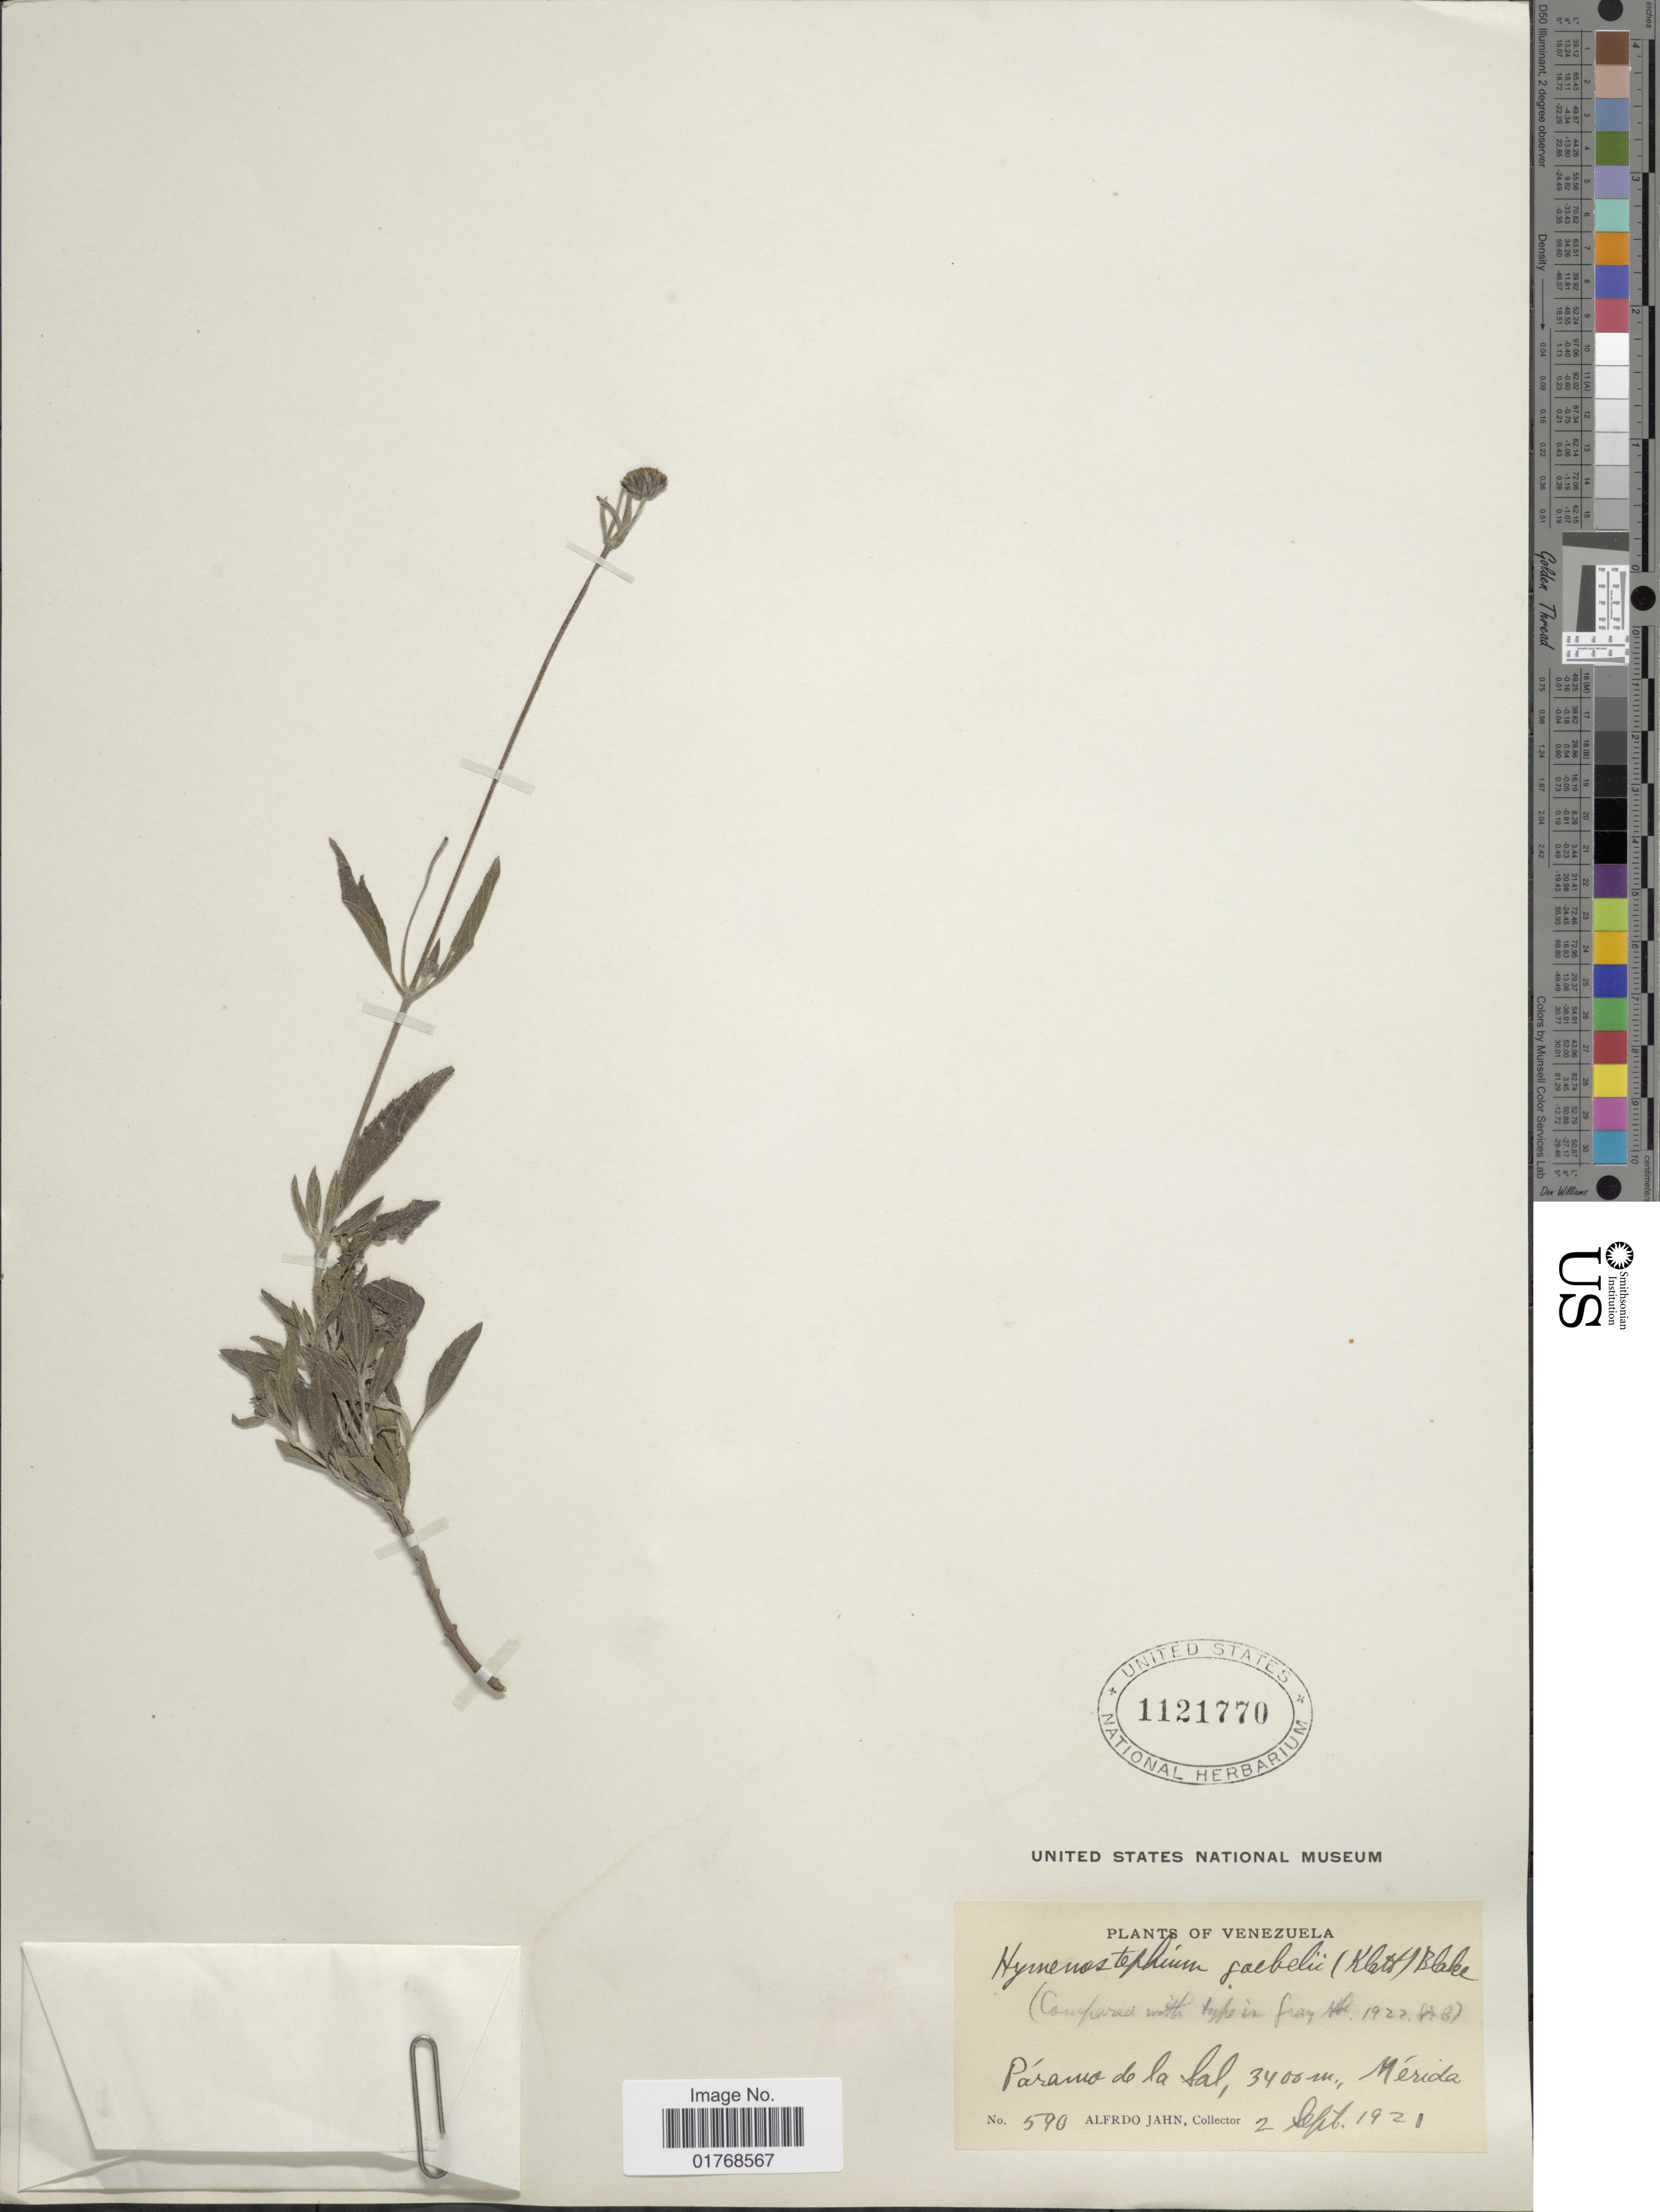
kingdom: Plantae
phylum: Tracheophyta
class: Magnoliopsida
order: Asterales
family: Asteraceae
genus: Viguiera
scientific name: Viguiera goebelii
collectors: A. Jahn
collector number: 590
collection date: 1921-09-02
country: Venezuela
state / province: Mérida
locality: Venezuela. Páramo de la Sal, Mérida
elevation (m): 3400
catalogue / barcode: US 1121770